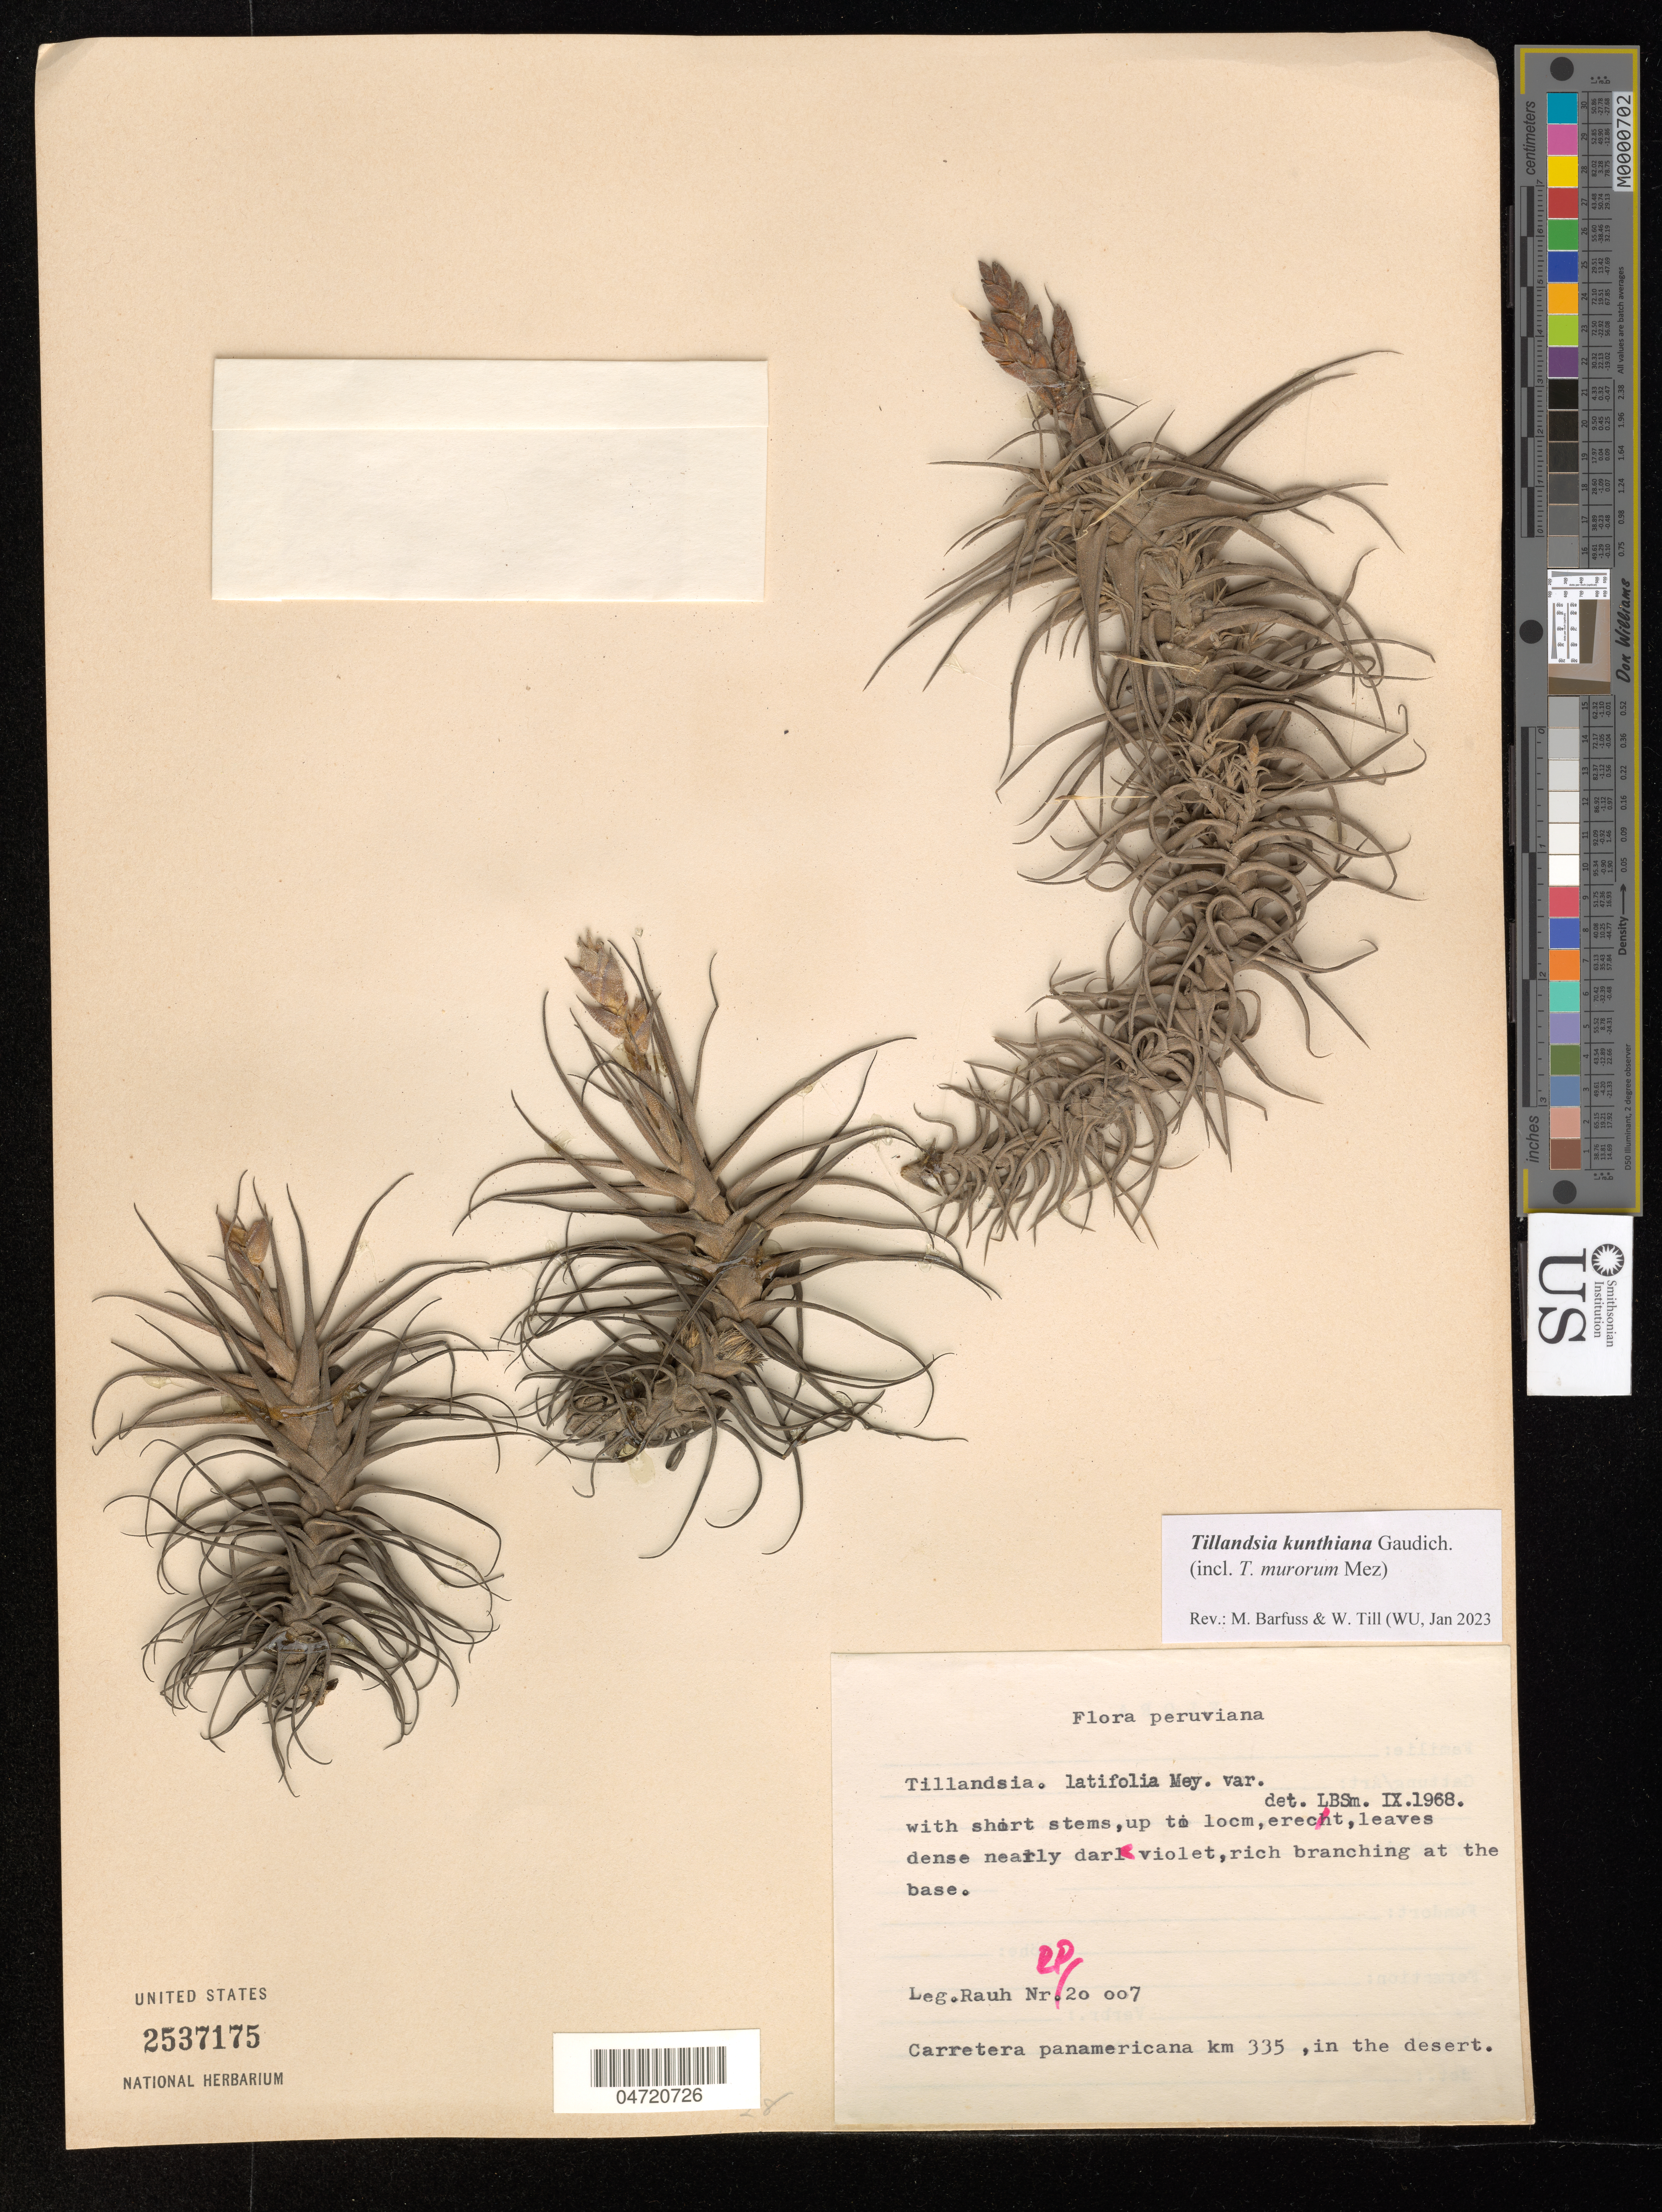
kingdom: Plantae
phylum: Tracheophyta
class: Liliopsida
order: Poales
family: Bromeliaceae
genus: Tillandsia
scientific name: Tillandsia kunthiana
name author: Gaudich.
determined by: Barfuss, Michael H.; Till, W.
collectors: W. Rauh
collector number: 20007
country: Peru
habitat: In the desert; Carretera panamericanan km 335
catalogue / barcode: US 2537175